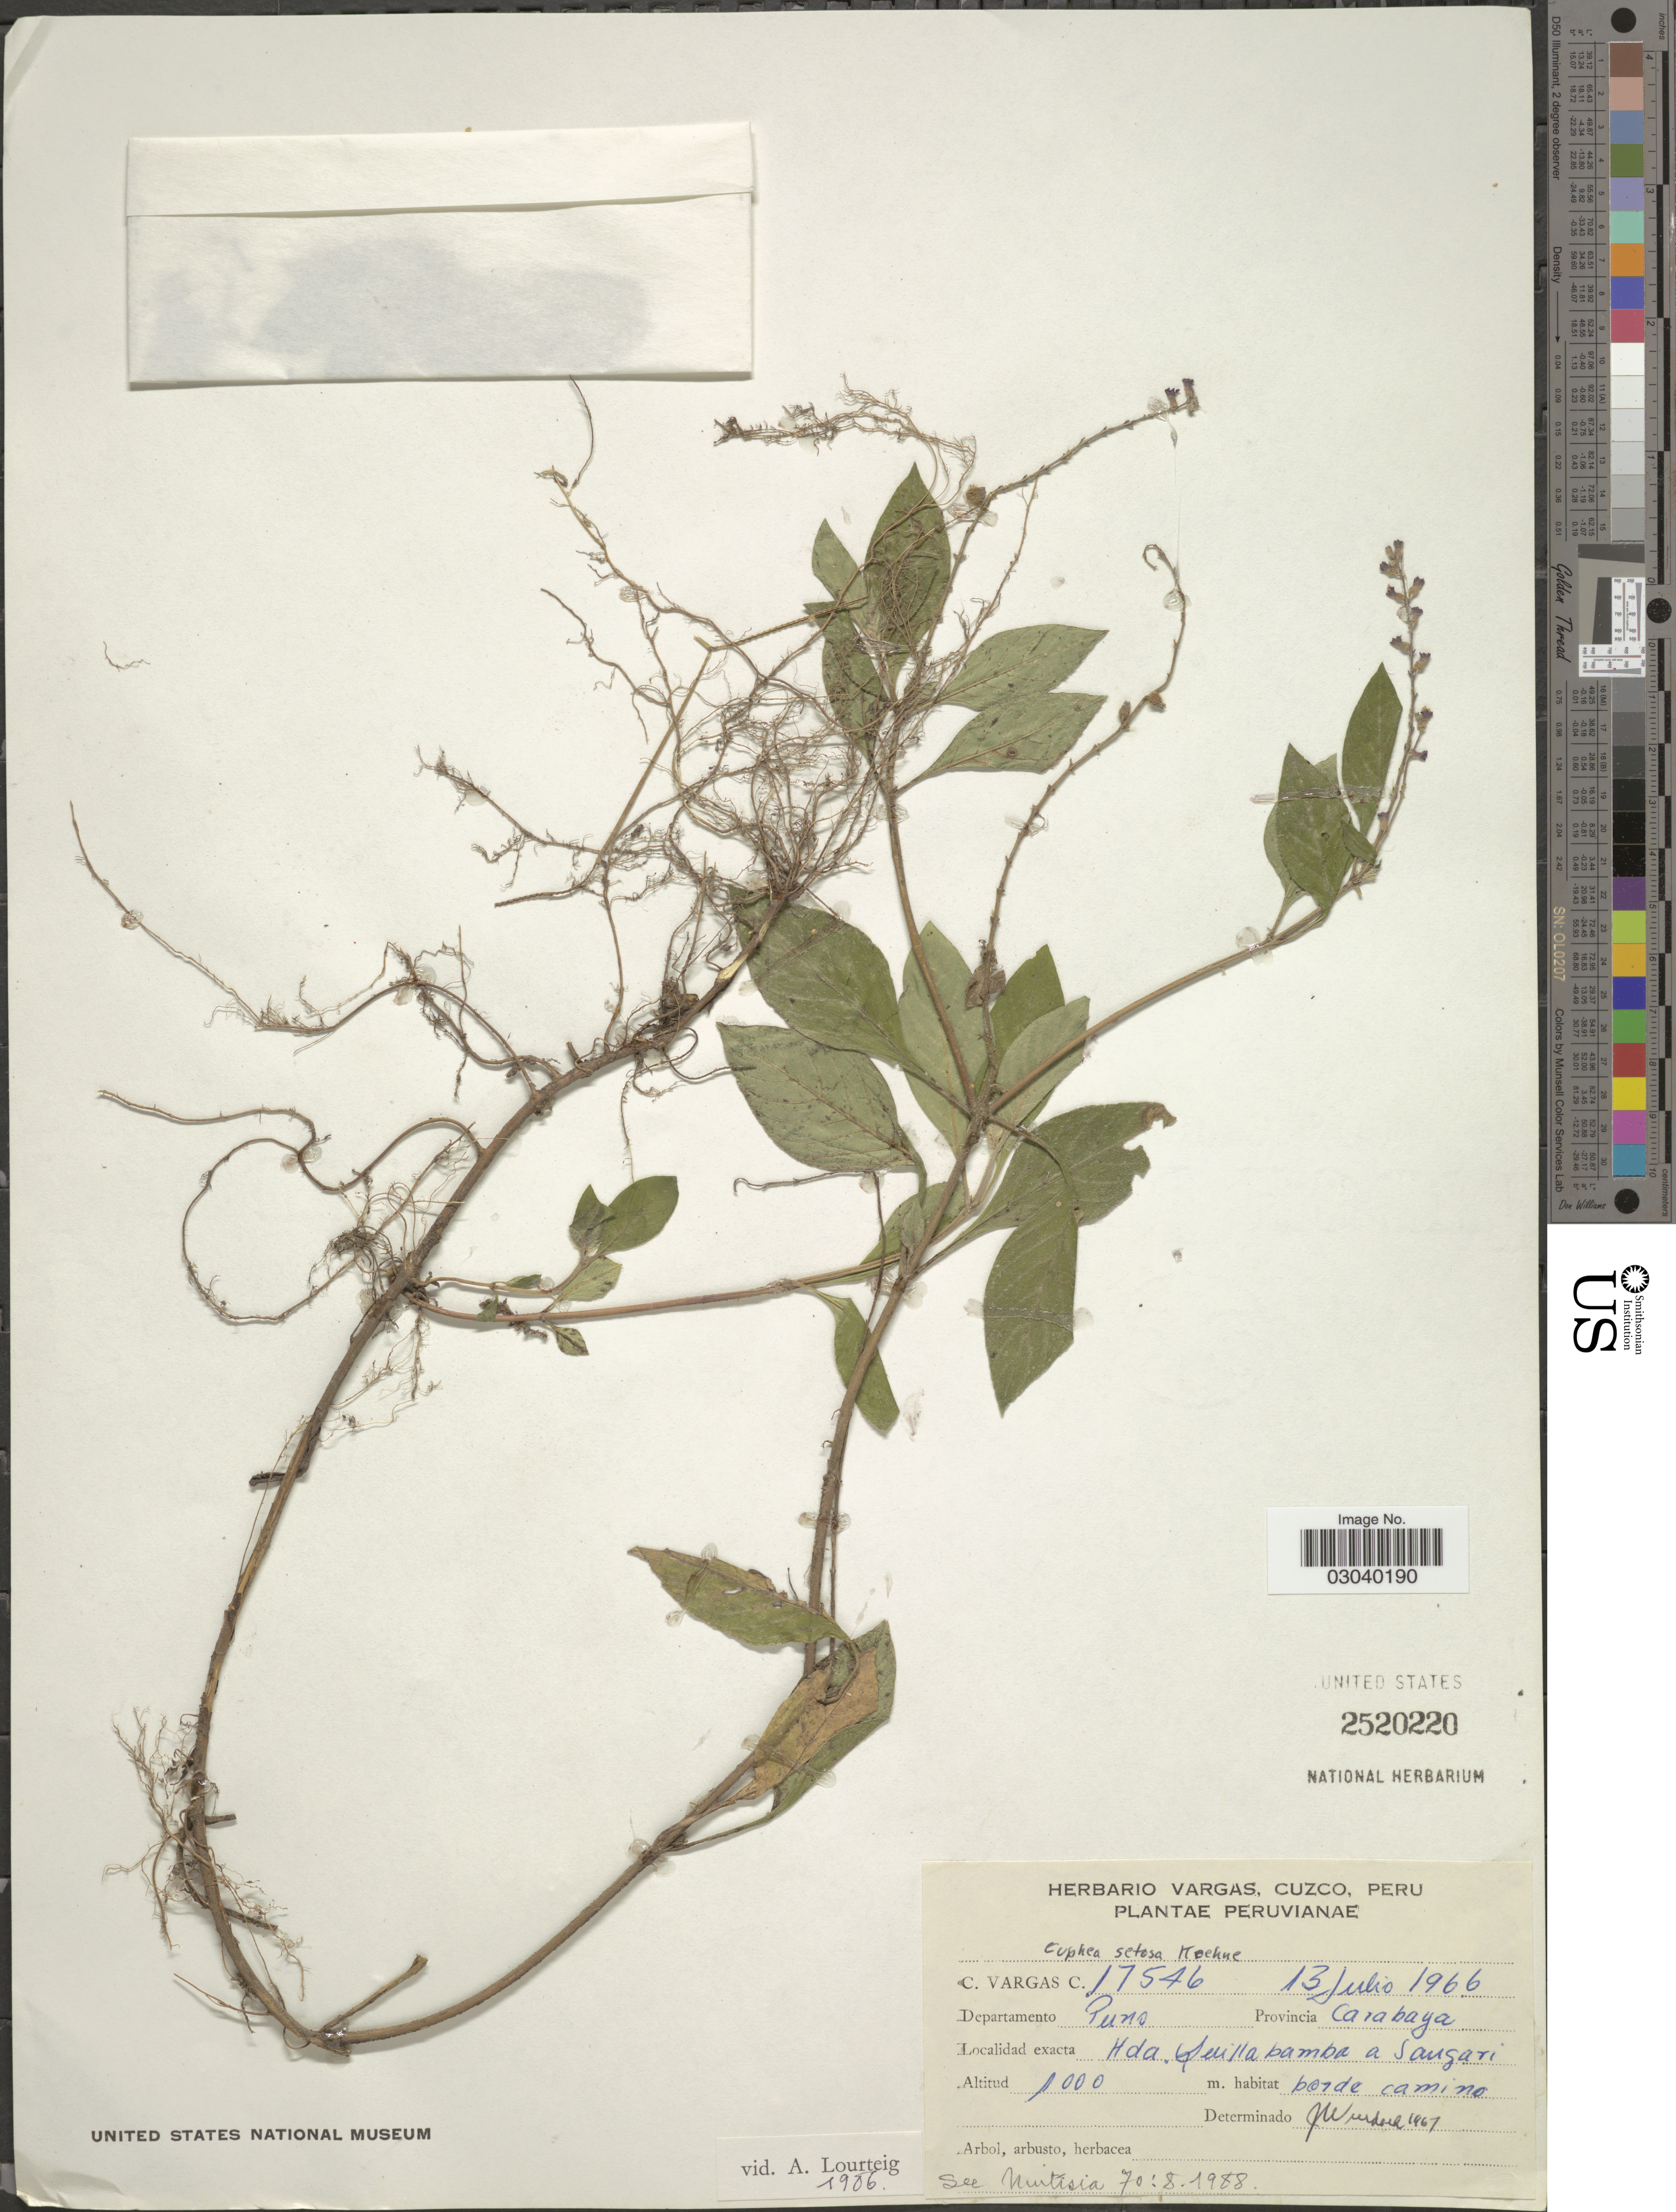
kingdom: Plantae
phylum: Tracheophyta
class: Magnoliopsida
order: Myrtales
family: Lythraceae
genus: Cuphea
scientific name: Cuphea setosa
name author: Koehne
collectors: C. Vargas Calderón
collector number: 17546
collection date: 1966-07-13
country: Peru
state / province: Puno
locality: Departamento Puno, Provincia Carabaya, Hda. Quillabamba a Sangari.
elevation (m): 1000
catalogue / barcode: US 2520220